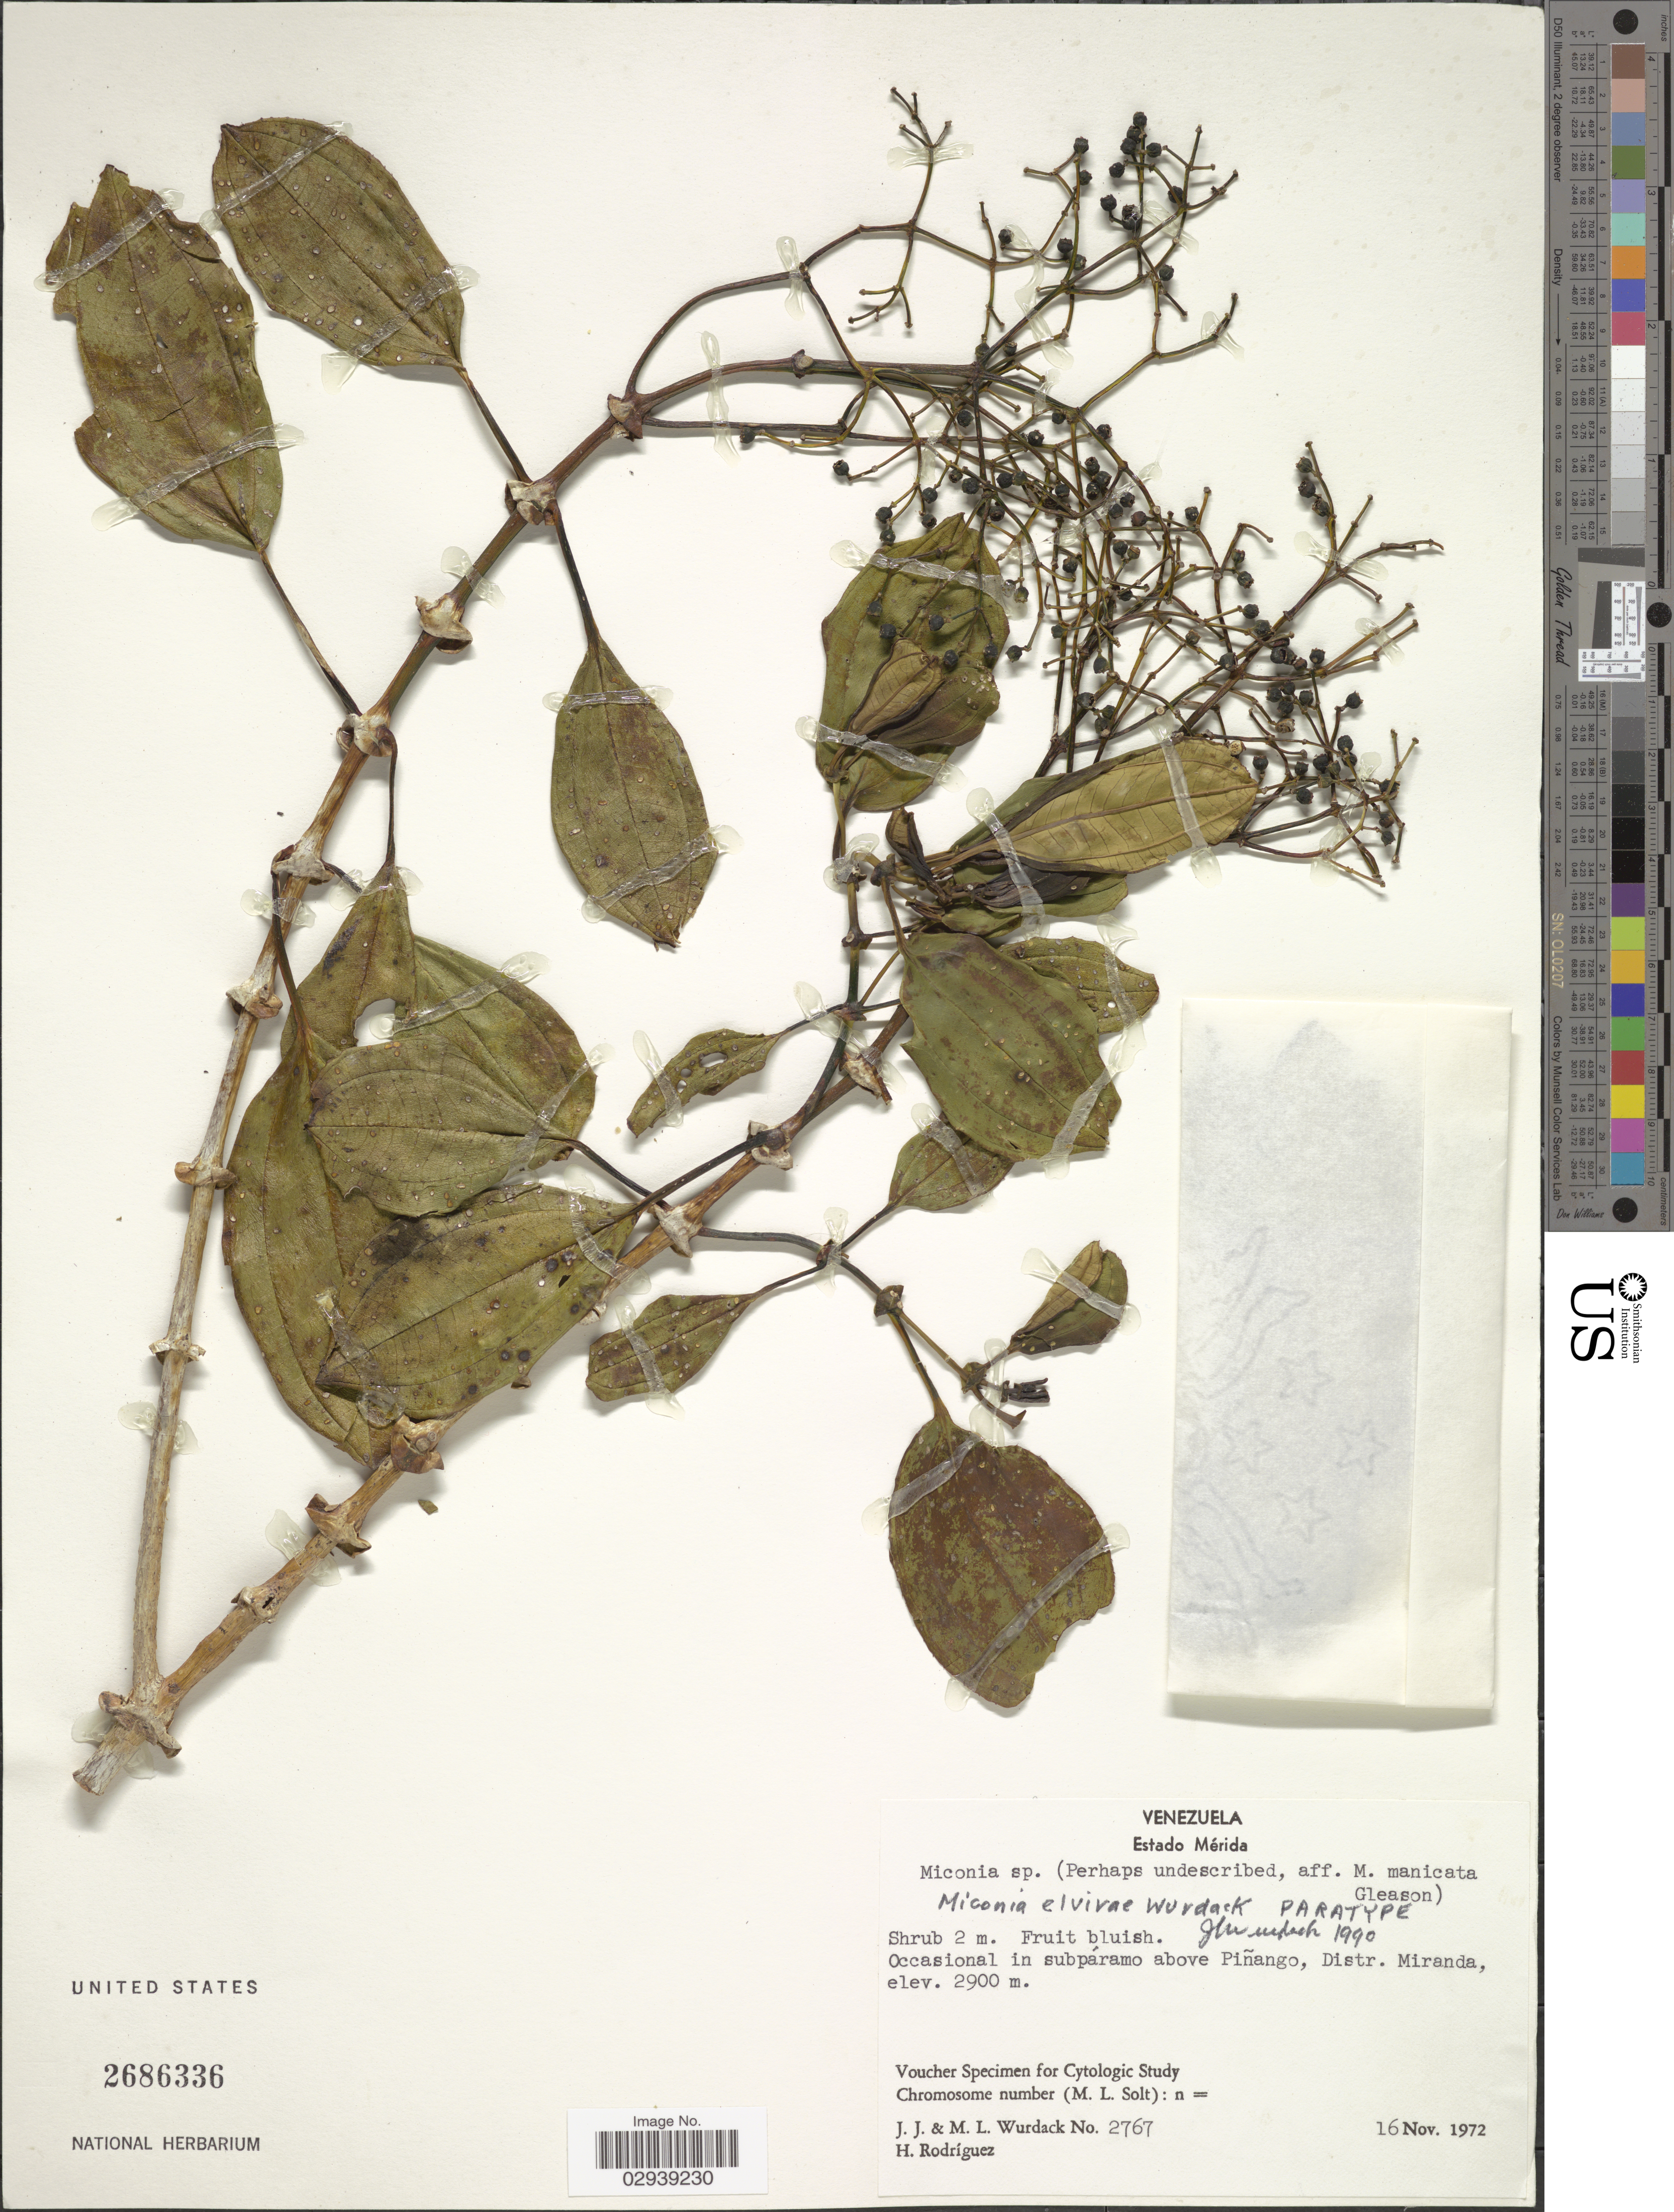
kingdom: Plantae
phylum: Tracheophyta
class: Magnoliopsida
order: Myrtales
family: Melastomataceae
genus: Miconia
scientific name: Miconia elvirae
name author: Wurdack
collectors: J. J. Wurdack, M. L. Wurdack & H. Rodríguez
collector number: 2767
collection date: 1972-11-16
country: Venezuela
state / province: Mérida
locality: Above Piñango, Distr. Miranda.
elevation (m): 2900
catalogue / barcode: US 2686336